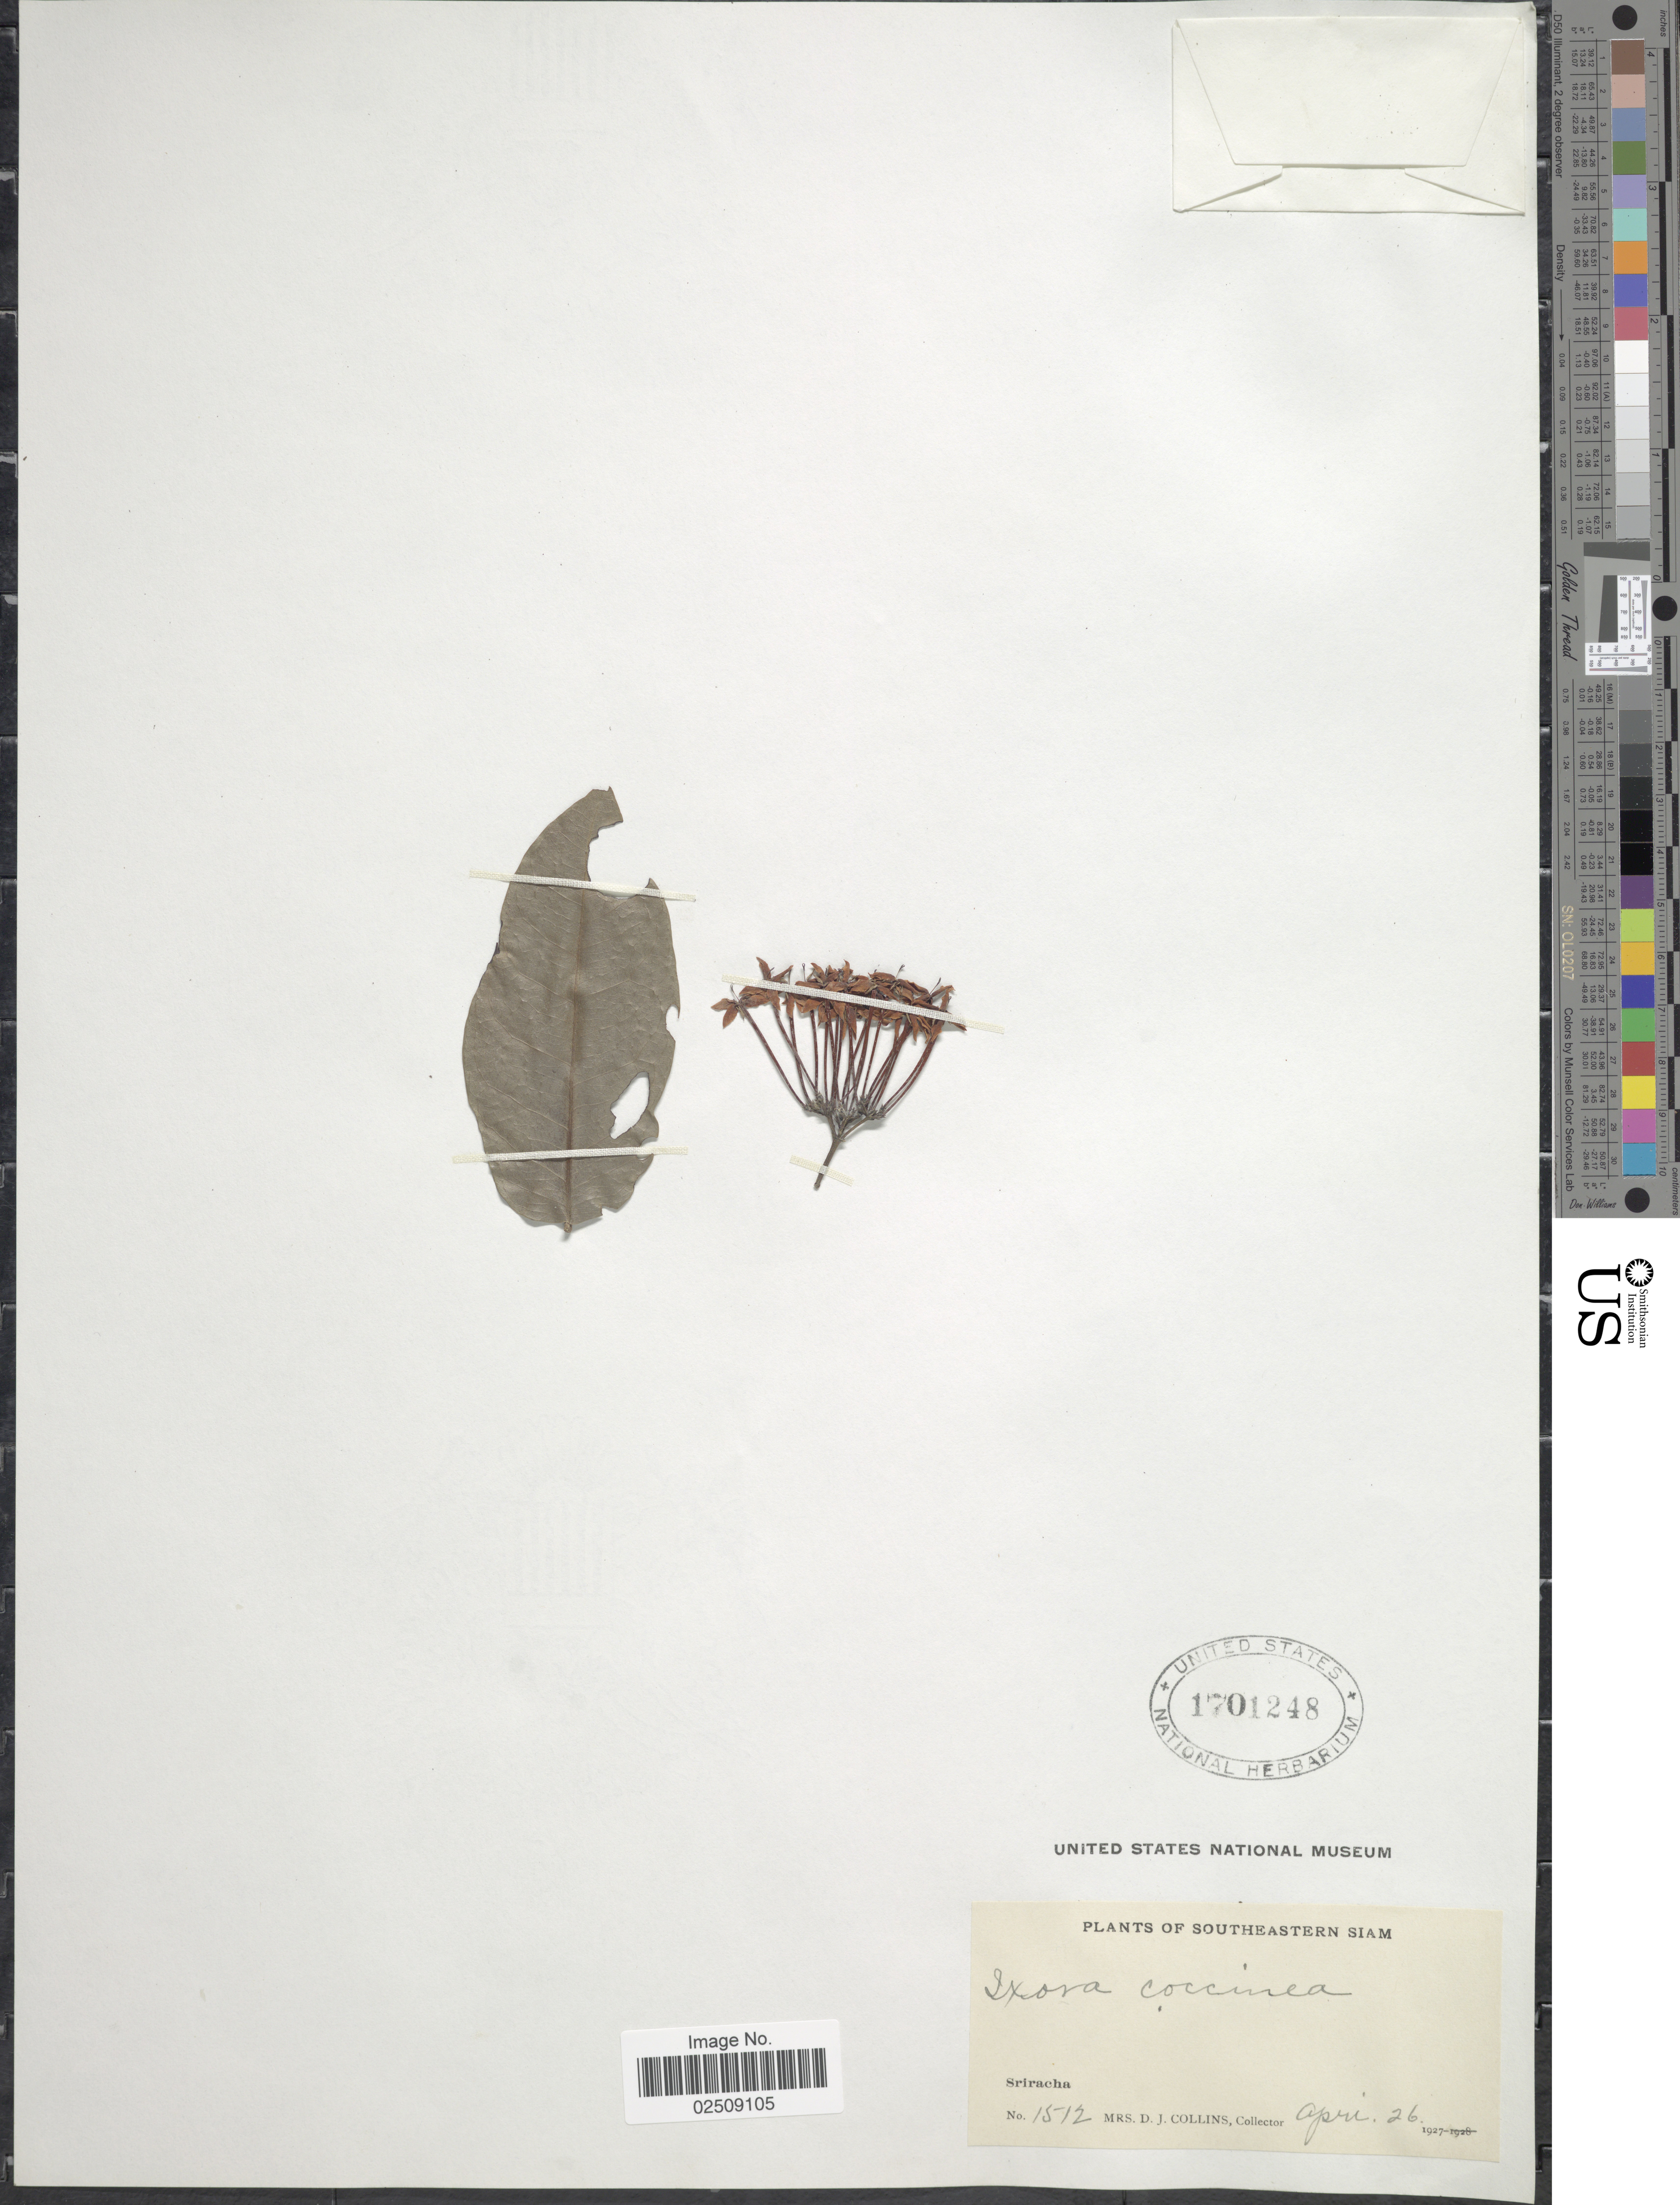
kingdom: Plantae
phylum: Tracheophyta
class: Magnoliopsida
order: Gentianales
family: Rubiaceae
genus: Ixora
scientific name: Ixora collinsiae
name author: Craib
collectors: Mrs. D. J. Collins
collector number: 1512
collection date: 1927-04-26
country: Thailand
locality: Southeastern Siam, Sriracha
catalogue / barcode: US 1701248